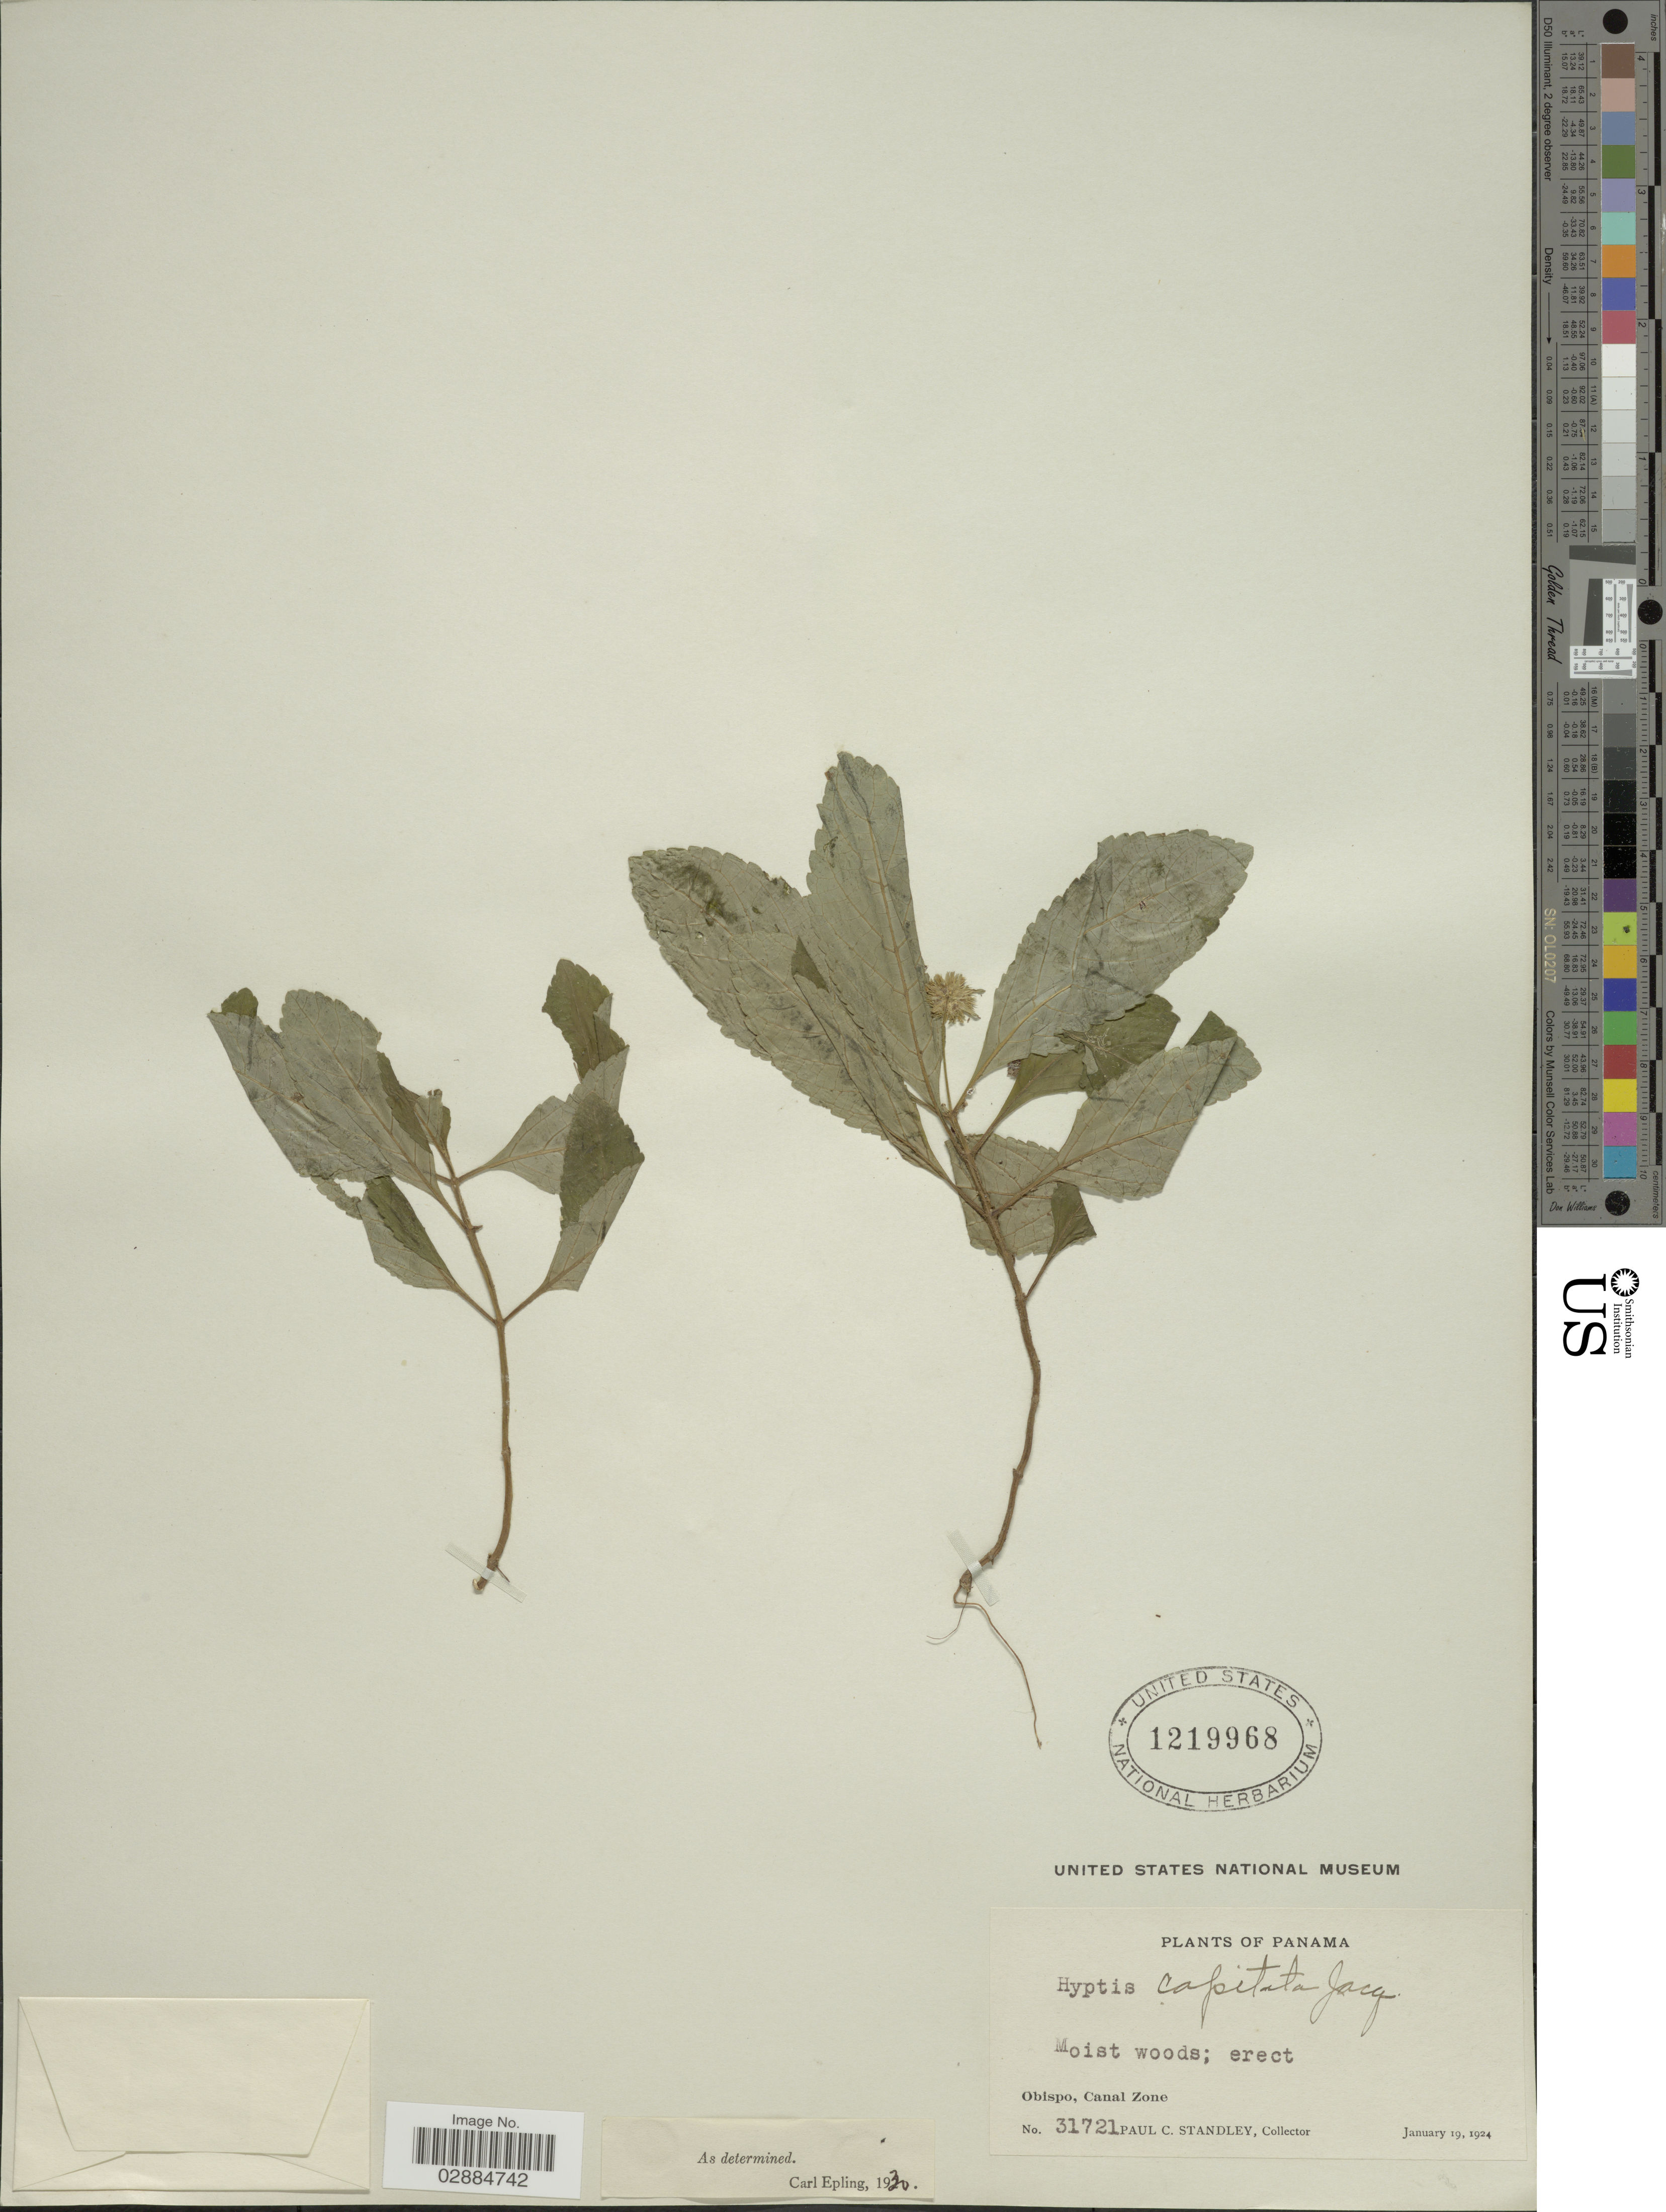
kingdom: Plantae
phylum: Tracheophyta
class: Magnoliopsida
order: Lamiales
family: Lamiaceae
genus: Hyptis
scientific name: Hyptis capitata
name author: Jacq.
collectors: P. C. Standley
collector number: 31721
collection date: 1924-01-19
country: Panama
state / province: Colón / Panamá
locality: Obispo, Canal Zone.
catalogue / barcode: US 1219968